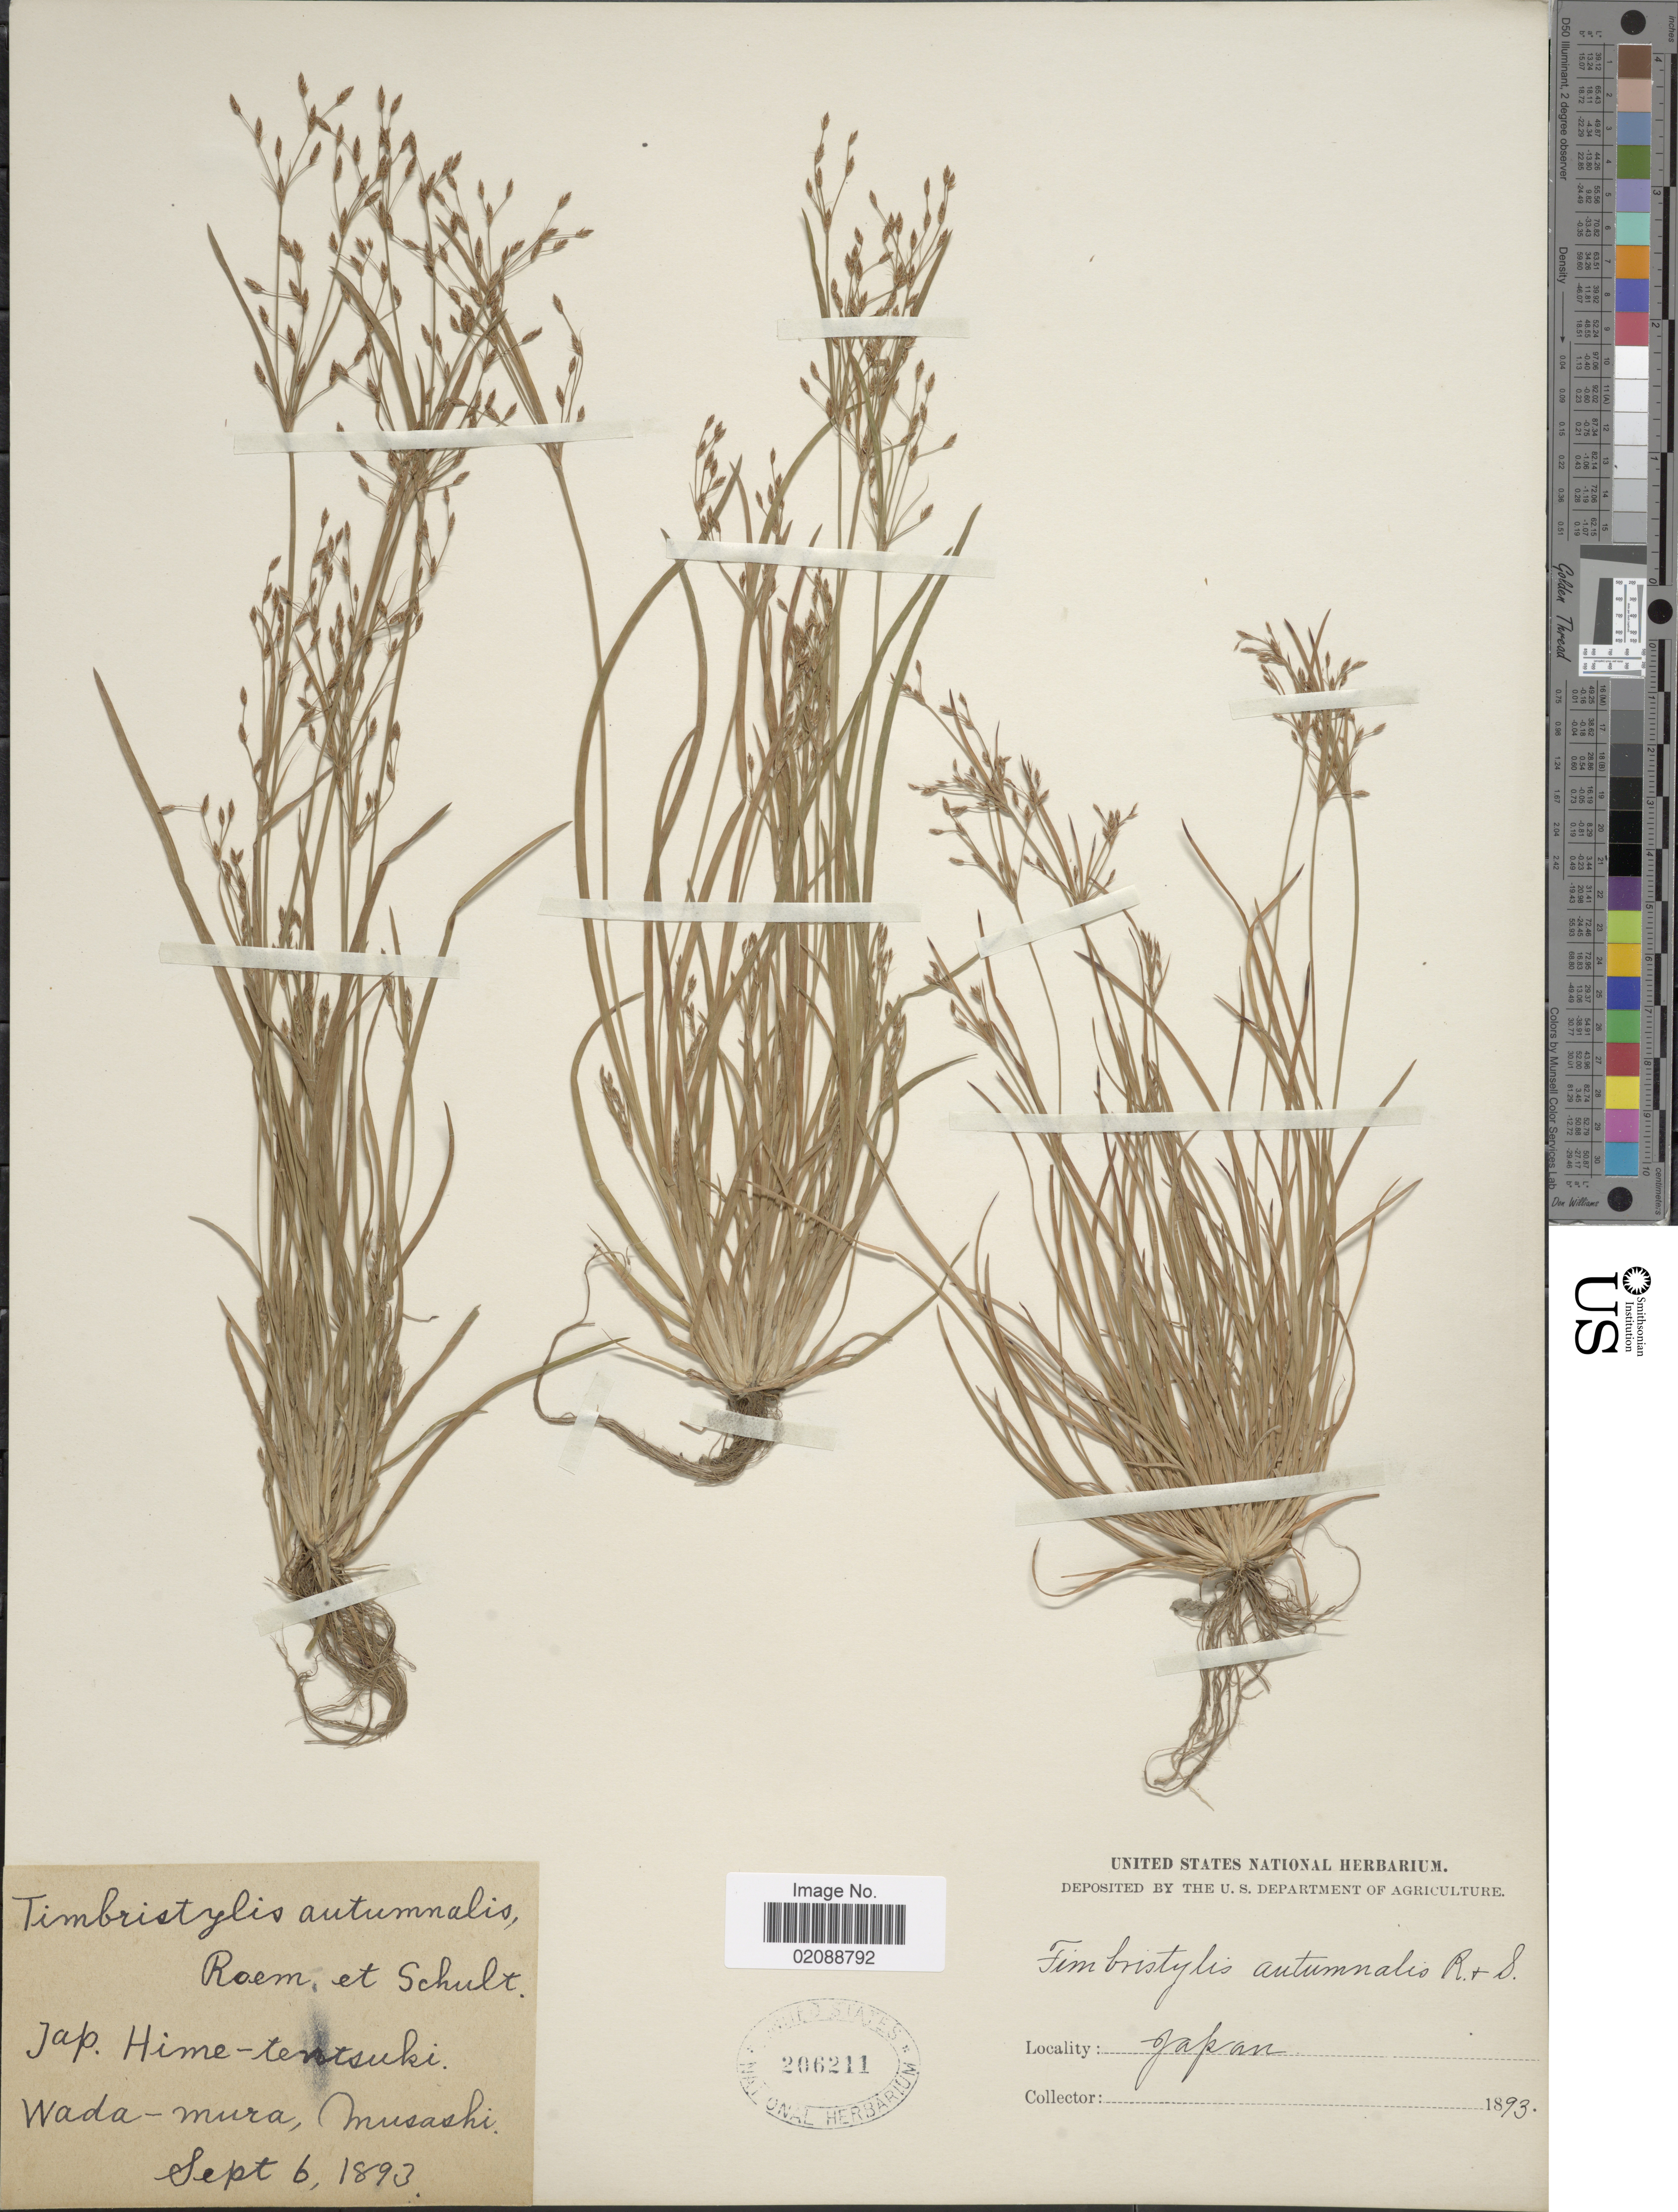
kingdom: Plantae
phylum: Tracheophyta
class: Liliopsida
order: Poales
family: Cyperaceae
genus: Fimbristylis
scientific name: Fimbristylis autumnalis (L.) Roem. & Schult.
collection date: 1893-09-06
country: Japan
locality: Wada-mura, Musashi.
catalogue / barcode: US 206211